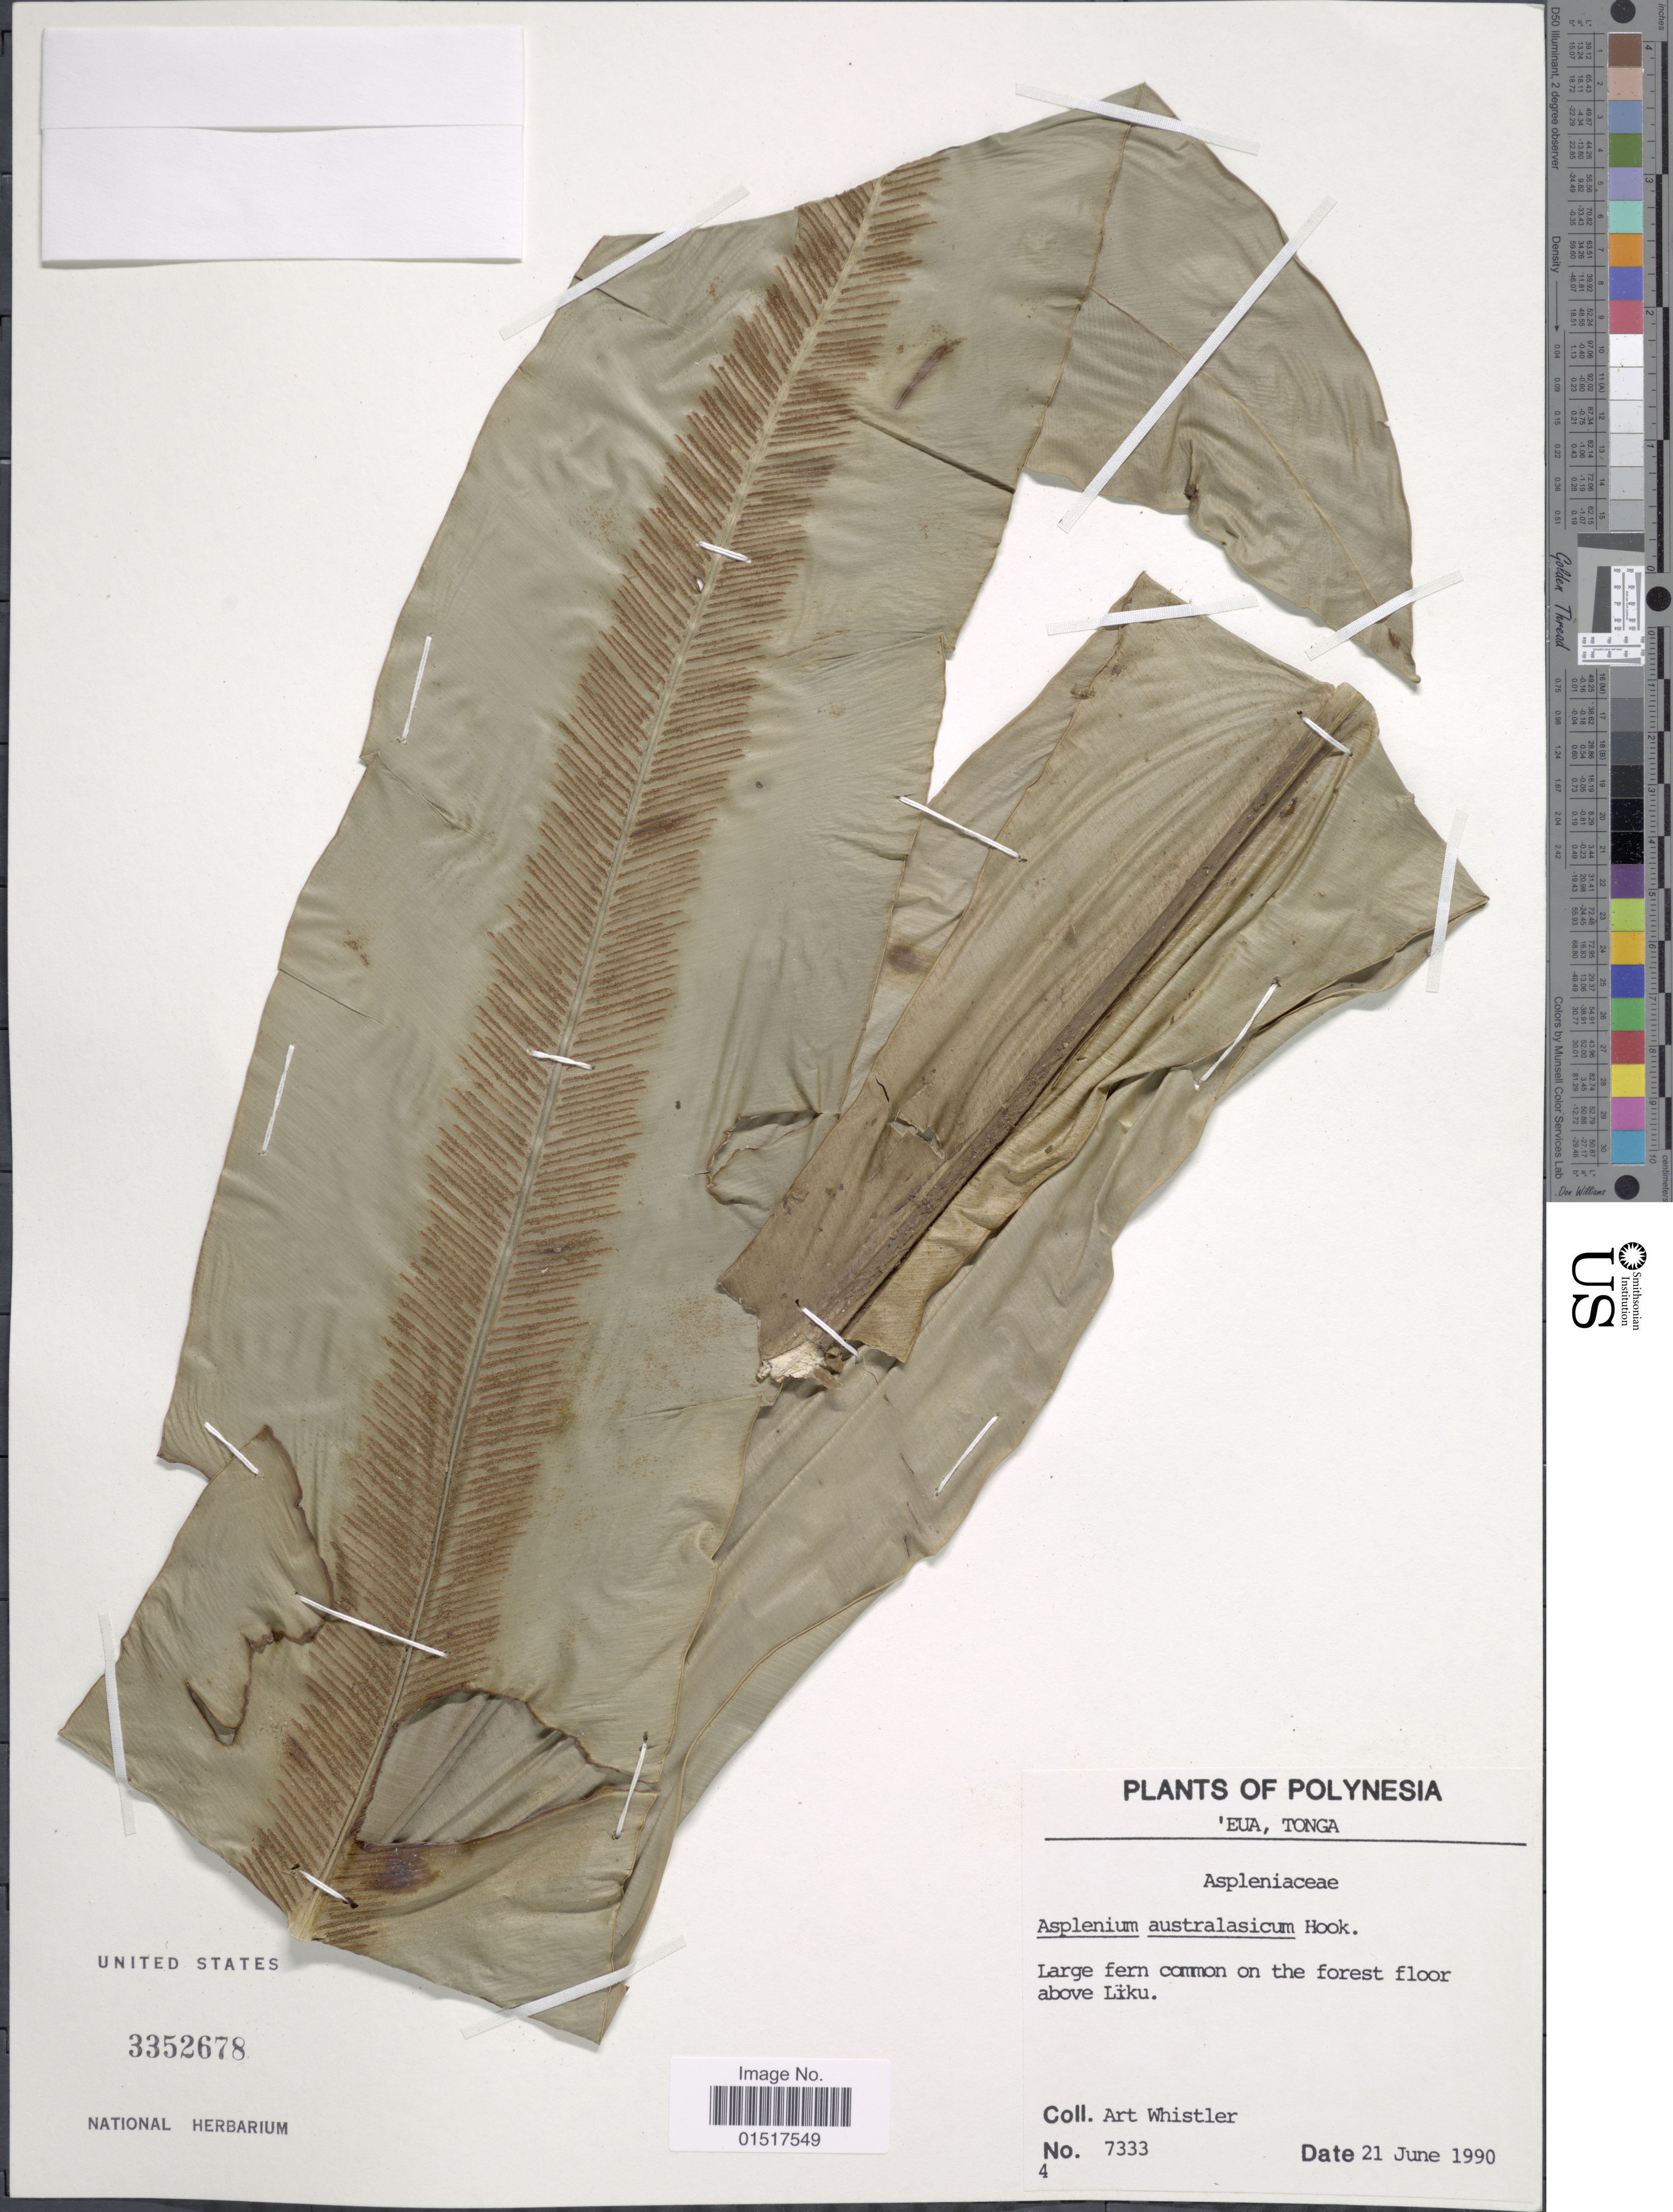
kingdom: Plantae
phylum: Tracheophyta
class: Polypodiopsida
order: Polypodiales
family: Aspleniaceae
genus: Asplenium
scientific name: Asplenium australasicum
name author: (Sm.) Hook.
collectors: A. Whistler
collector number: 7333/4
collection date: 1990-06-21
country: Tonga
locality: Polynesia. 'Eua. Large fern common on the forest floor above Lïku.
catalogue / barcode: US 3352678